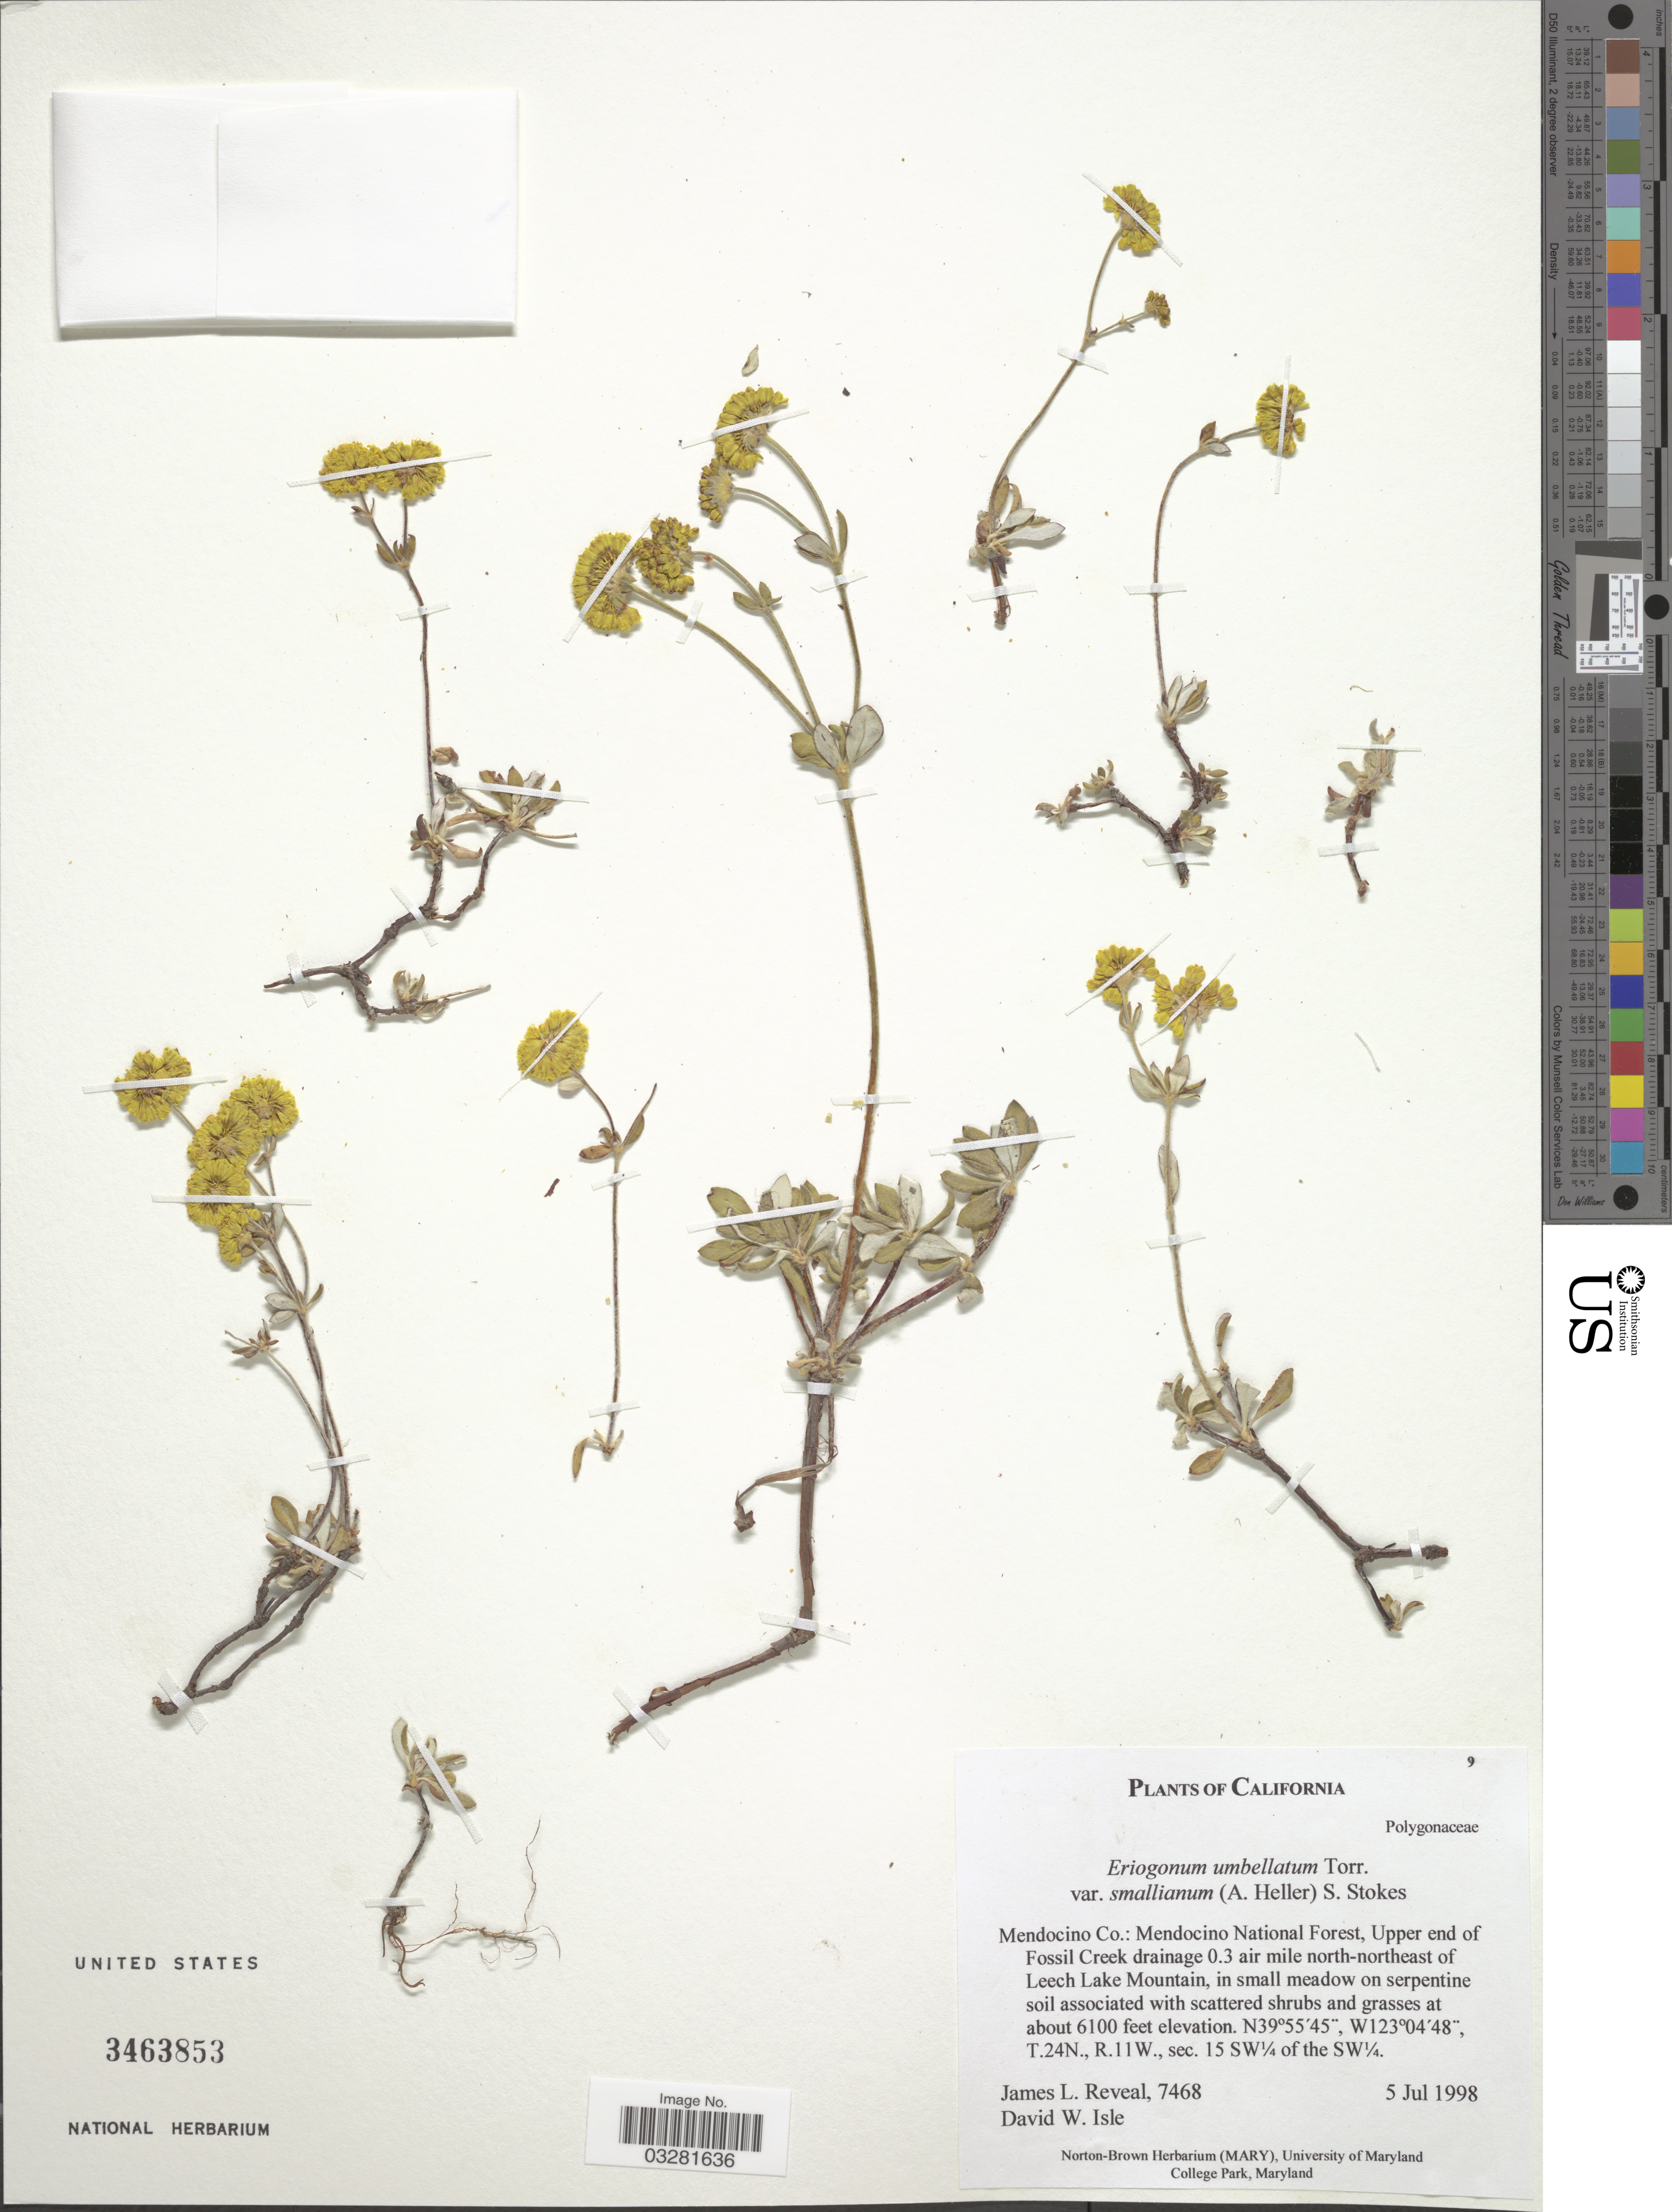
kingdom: Plantae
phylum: Tracheophyta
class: Magnoliopsida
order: Caryophyllales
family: Polygonaceae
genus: Eriogonum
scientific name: Eriogonum umbellatum var. smallianum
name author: (A. Heller) S. Stokes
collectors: J. L. Reveal & D. Isle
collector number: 7468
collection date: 1998-07-05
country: United States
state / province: California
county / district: Mendocino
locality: Mendocino Co.: Mendocino National Forest, Upper end of Fossil Creek drainage 0.3 air mile north-northeast of Leech Lake Mountain. T.24N., R.11W., sec. 15 SW¼ of the SW¼.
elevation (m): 1859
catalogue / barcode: US 3463853